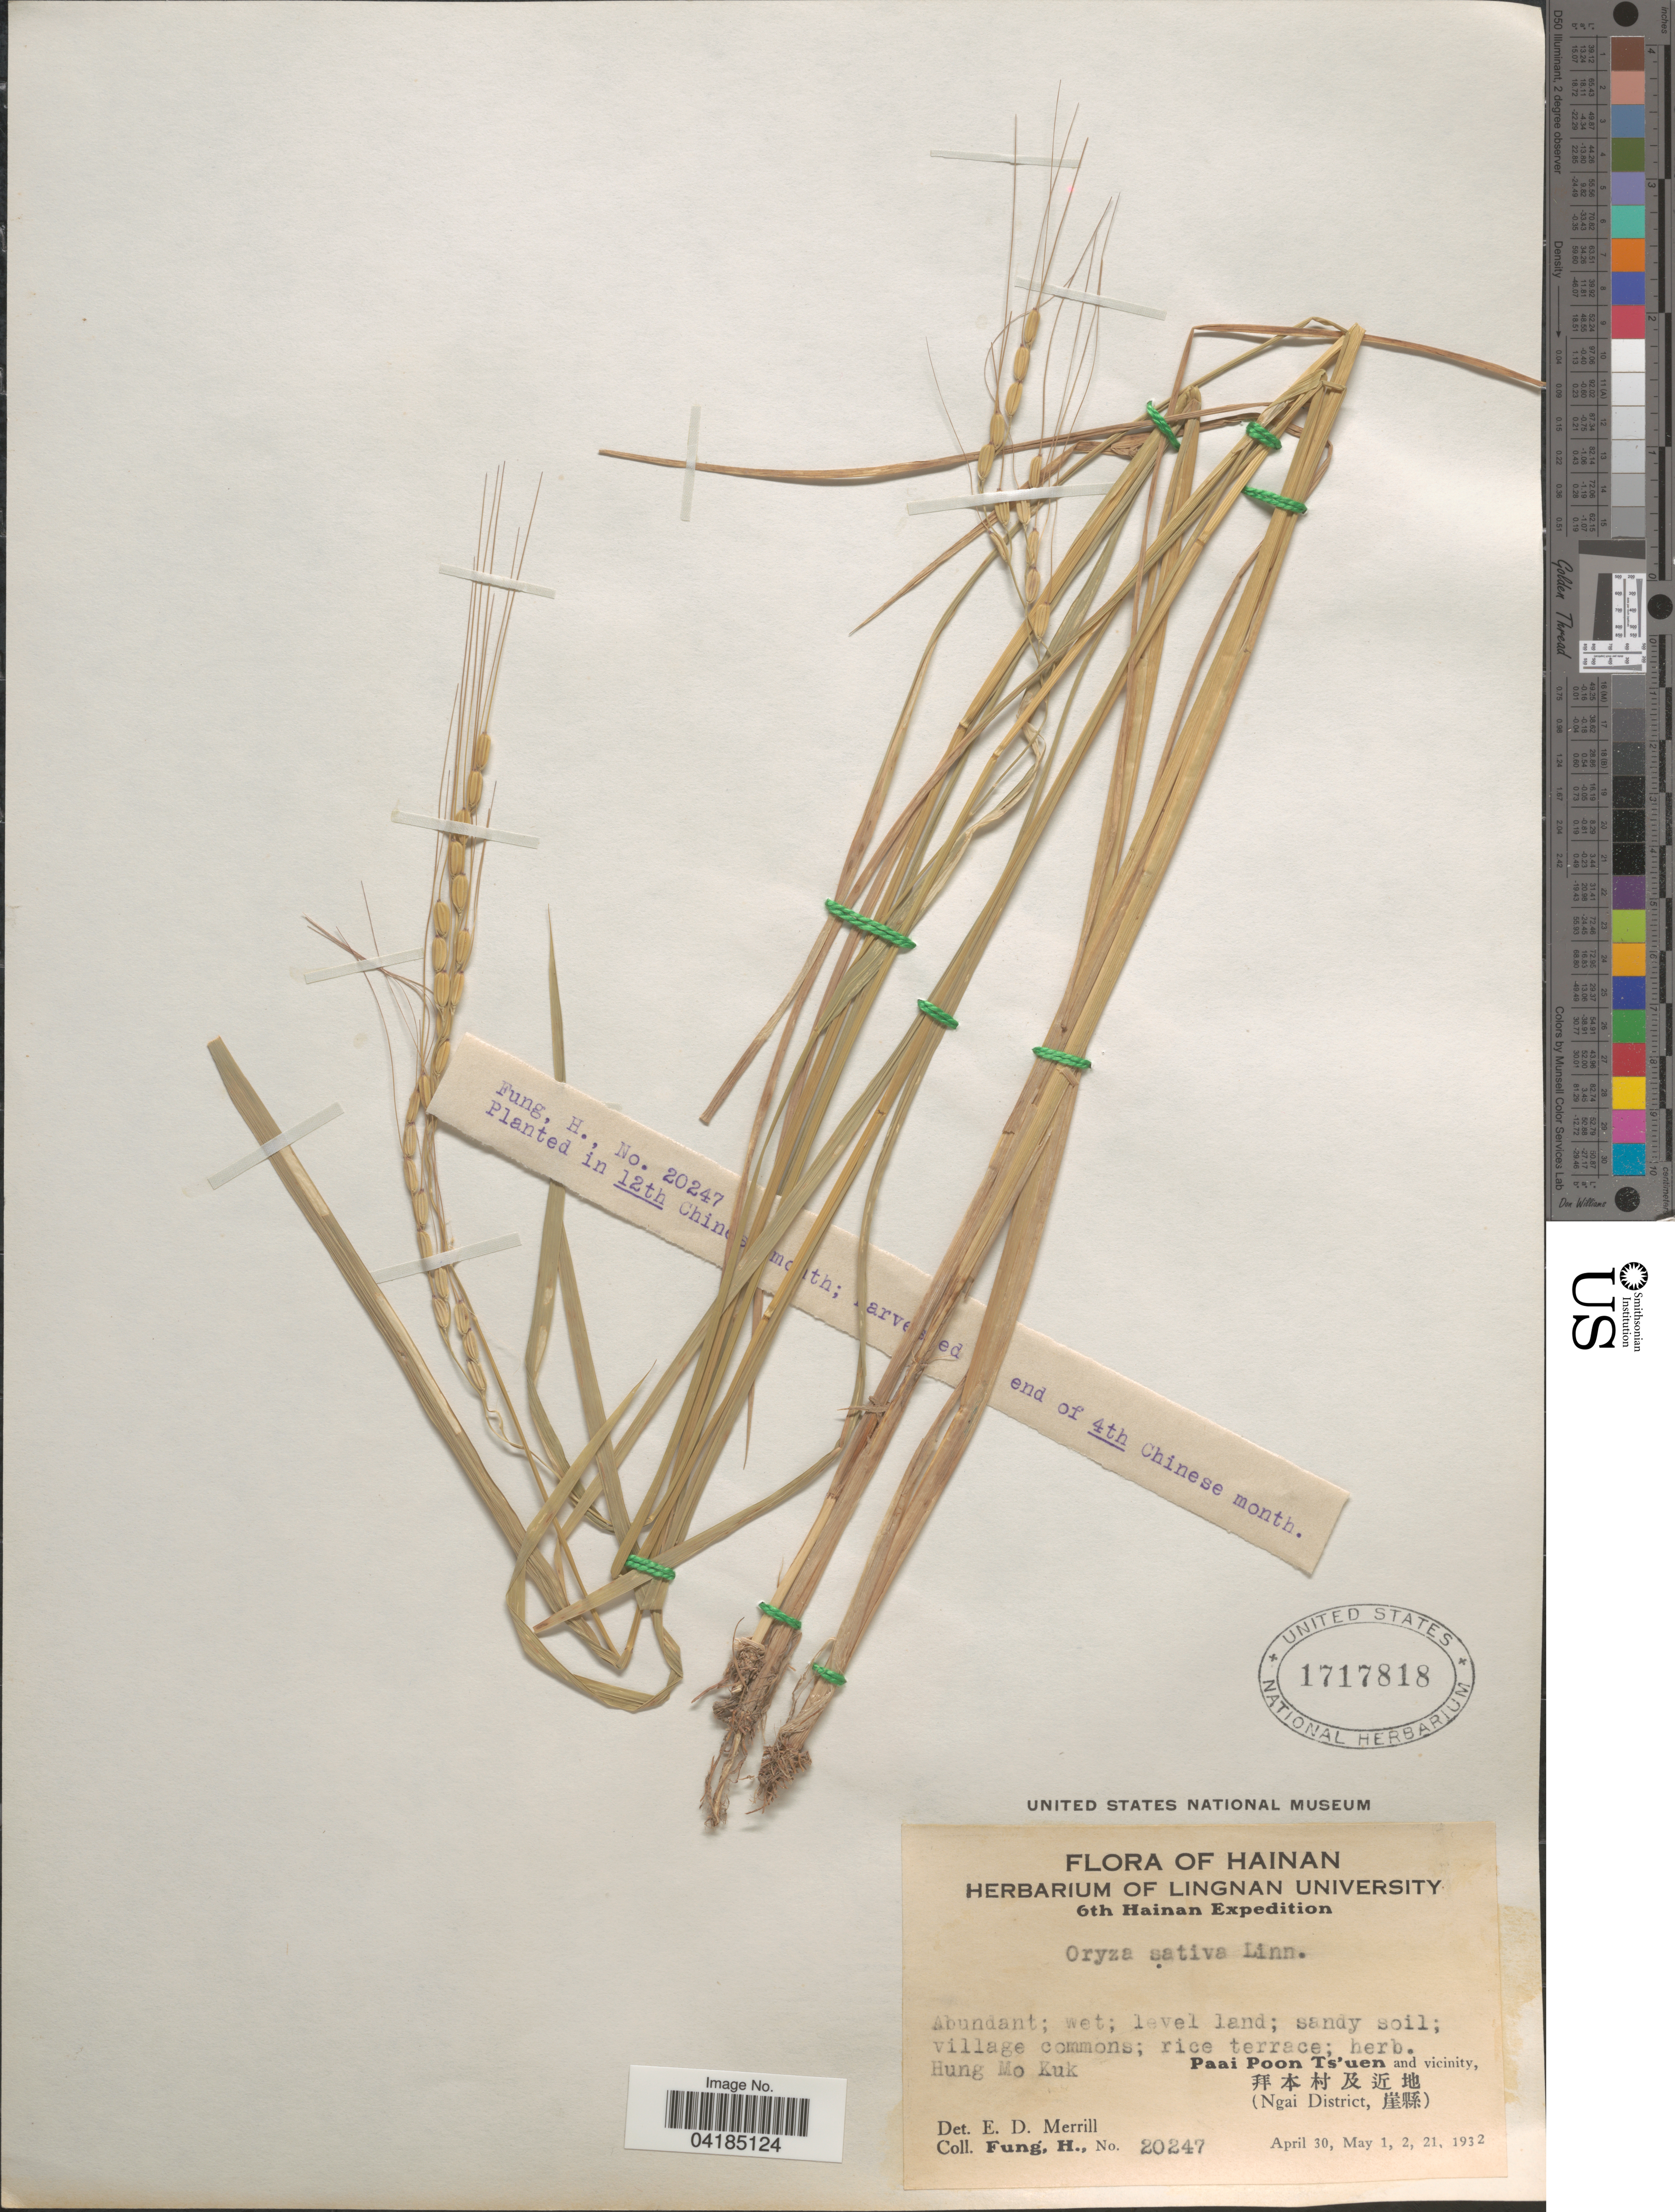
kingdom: Plantae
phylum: Tracheophyta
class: Liliopsida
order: Poales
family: Poaceae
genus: Oryza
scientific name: Oryza sativa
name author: L.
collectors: H. Fung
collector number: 20247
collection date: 1932-04-30/1932-05-21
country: China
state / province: Hainan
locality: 6th Hainan Expedition. Hung Mo Kuk. Paai Poon Ts'uen and vicinity. (Ngai District).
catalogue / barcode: US 1717818